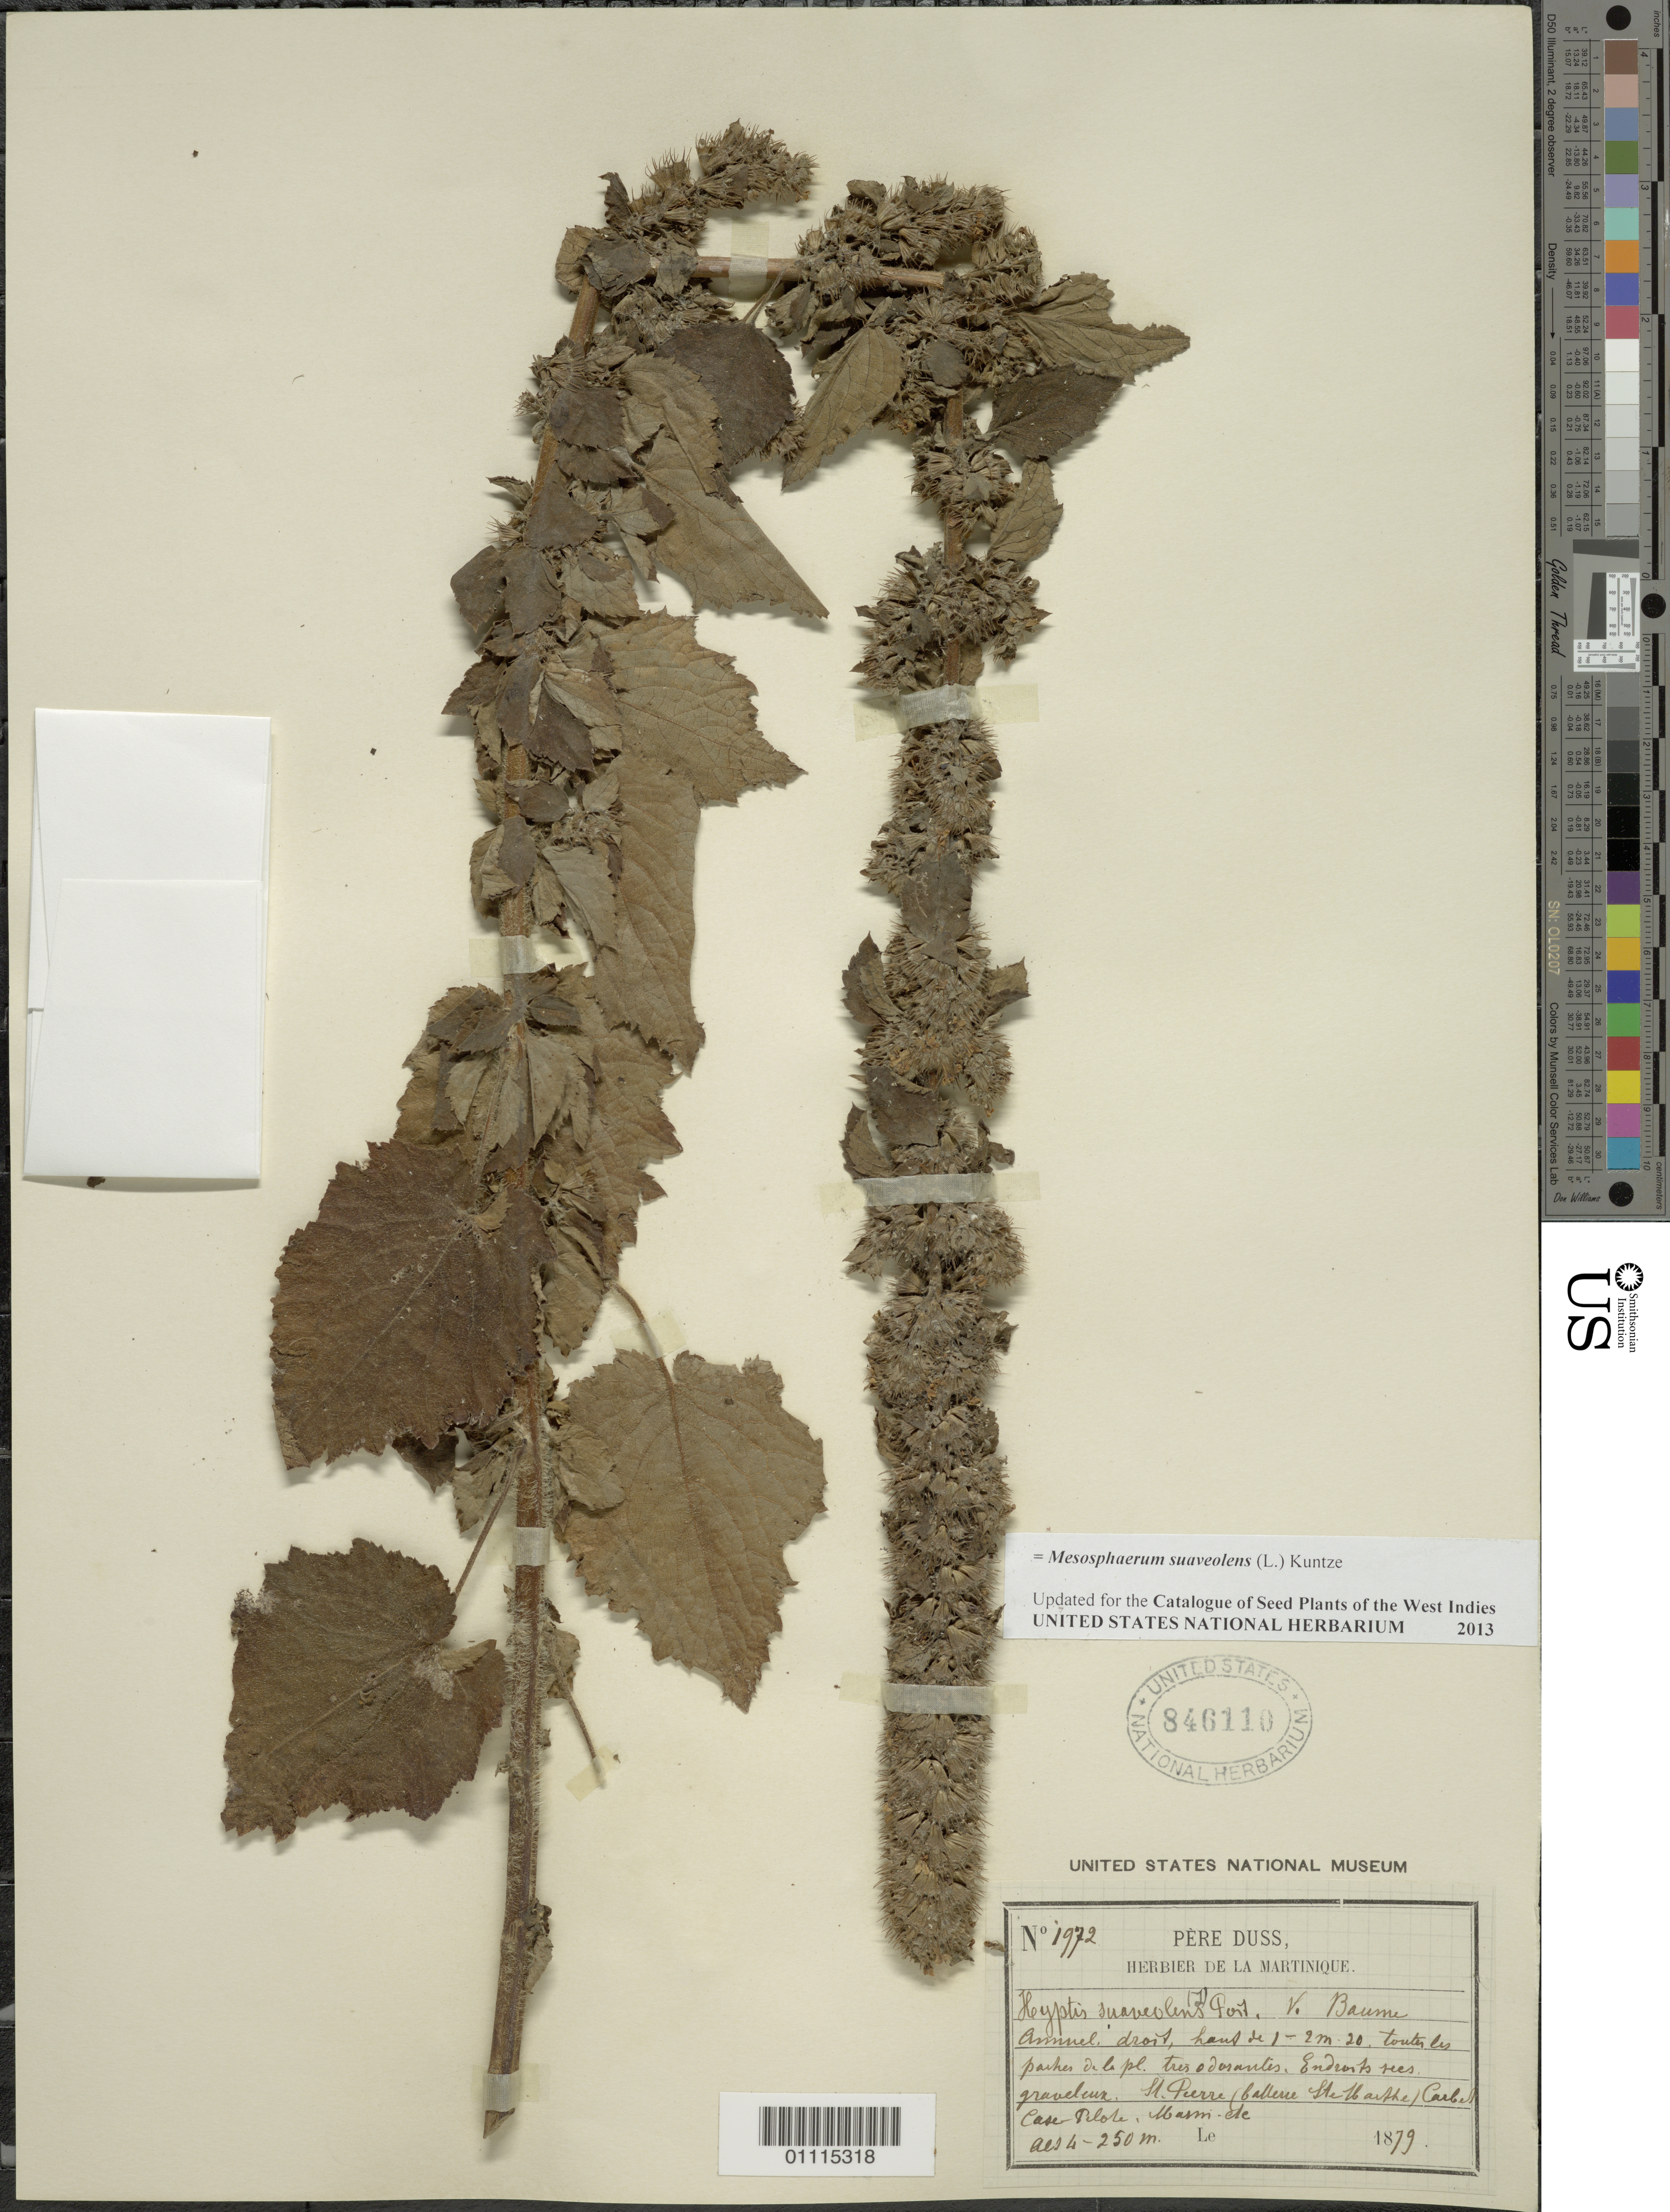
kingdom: Plantae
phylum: Tracheophyta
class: Magnoliopsida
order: Lamiales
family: Lamiaceae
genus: Mesosphaerum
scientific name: Mesosphaerum suaveolens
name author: (L.) Kuntze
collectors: Père Duss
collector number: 1972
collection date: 1879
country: Martinique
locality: St. Pierre (balleue Ste. Marthe) Carbet Case Pilote [?].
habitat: Endroits les graveleux.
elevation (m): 250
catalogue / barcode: US 846110